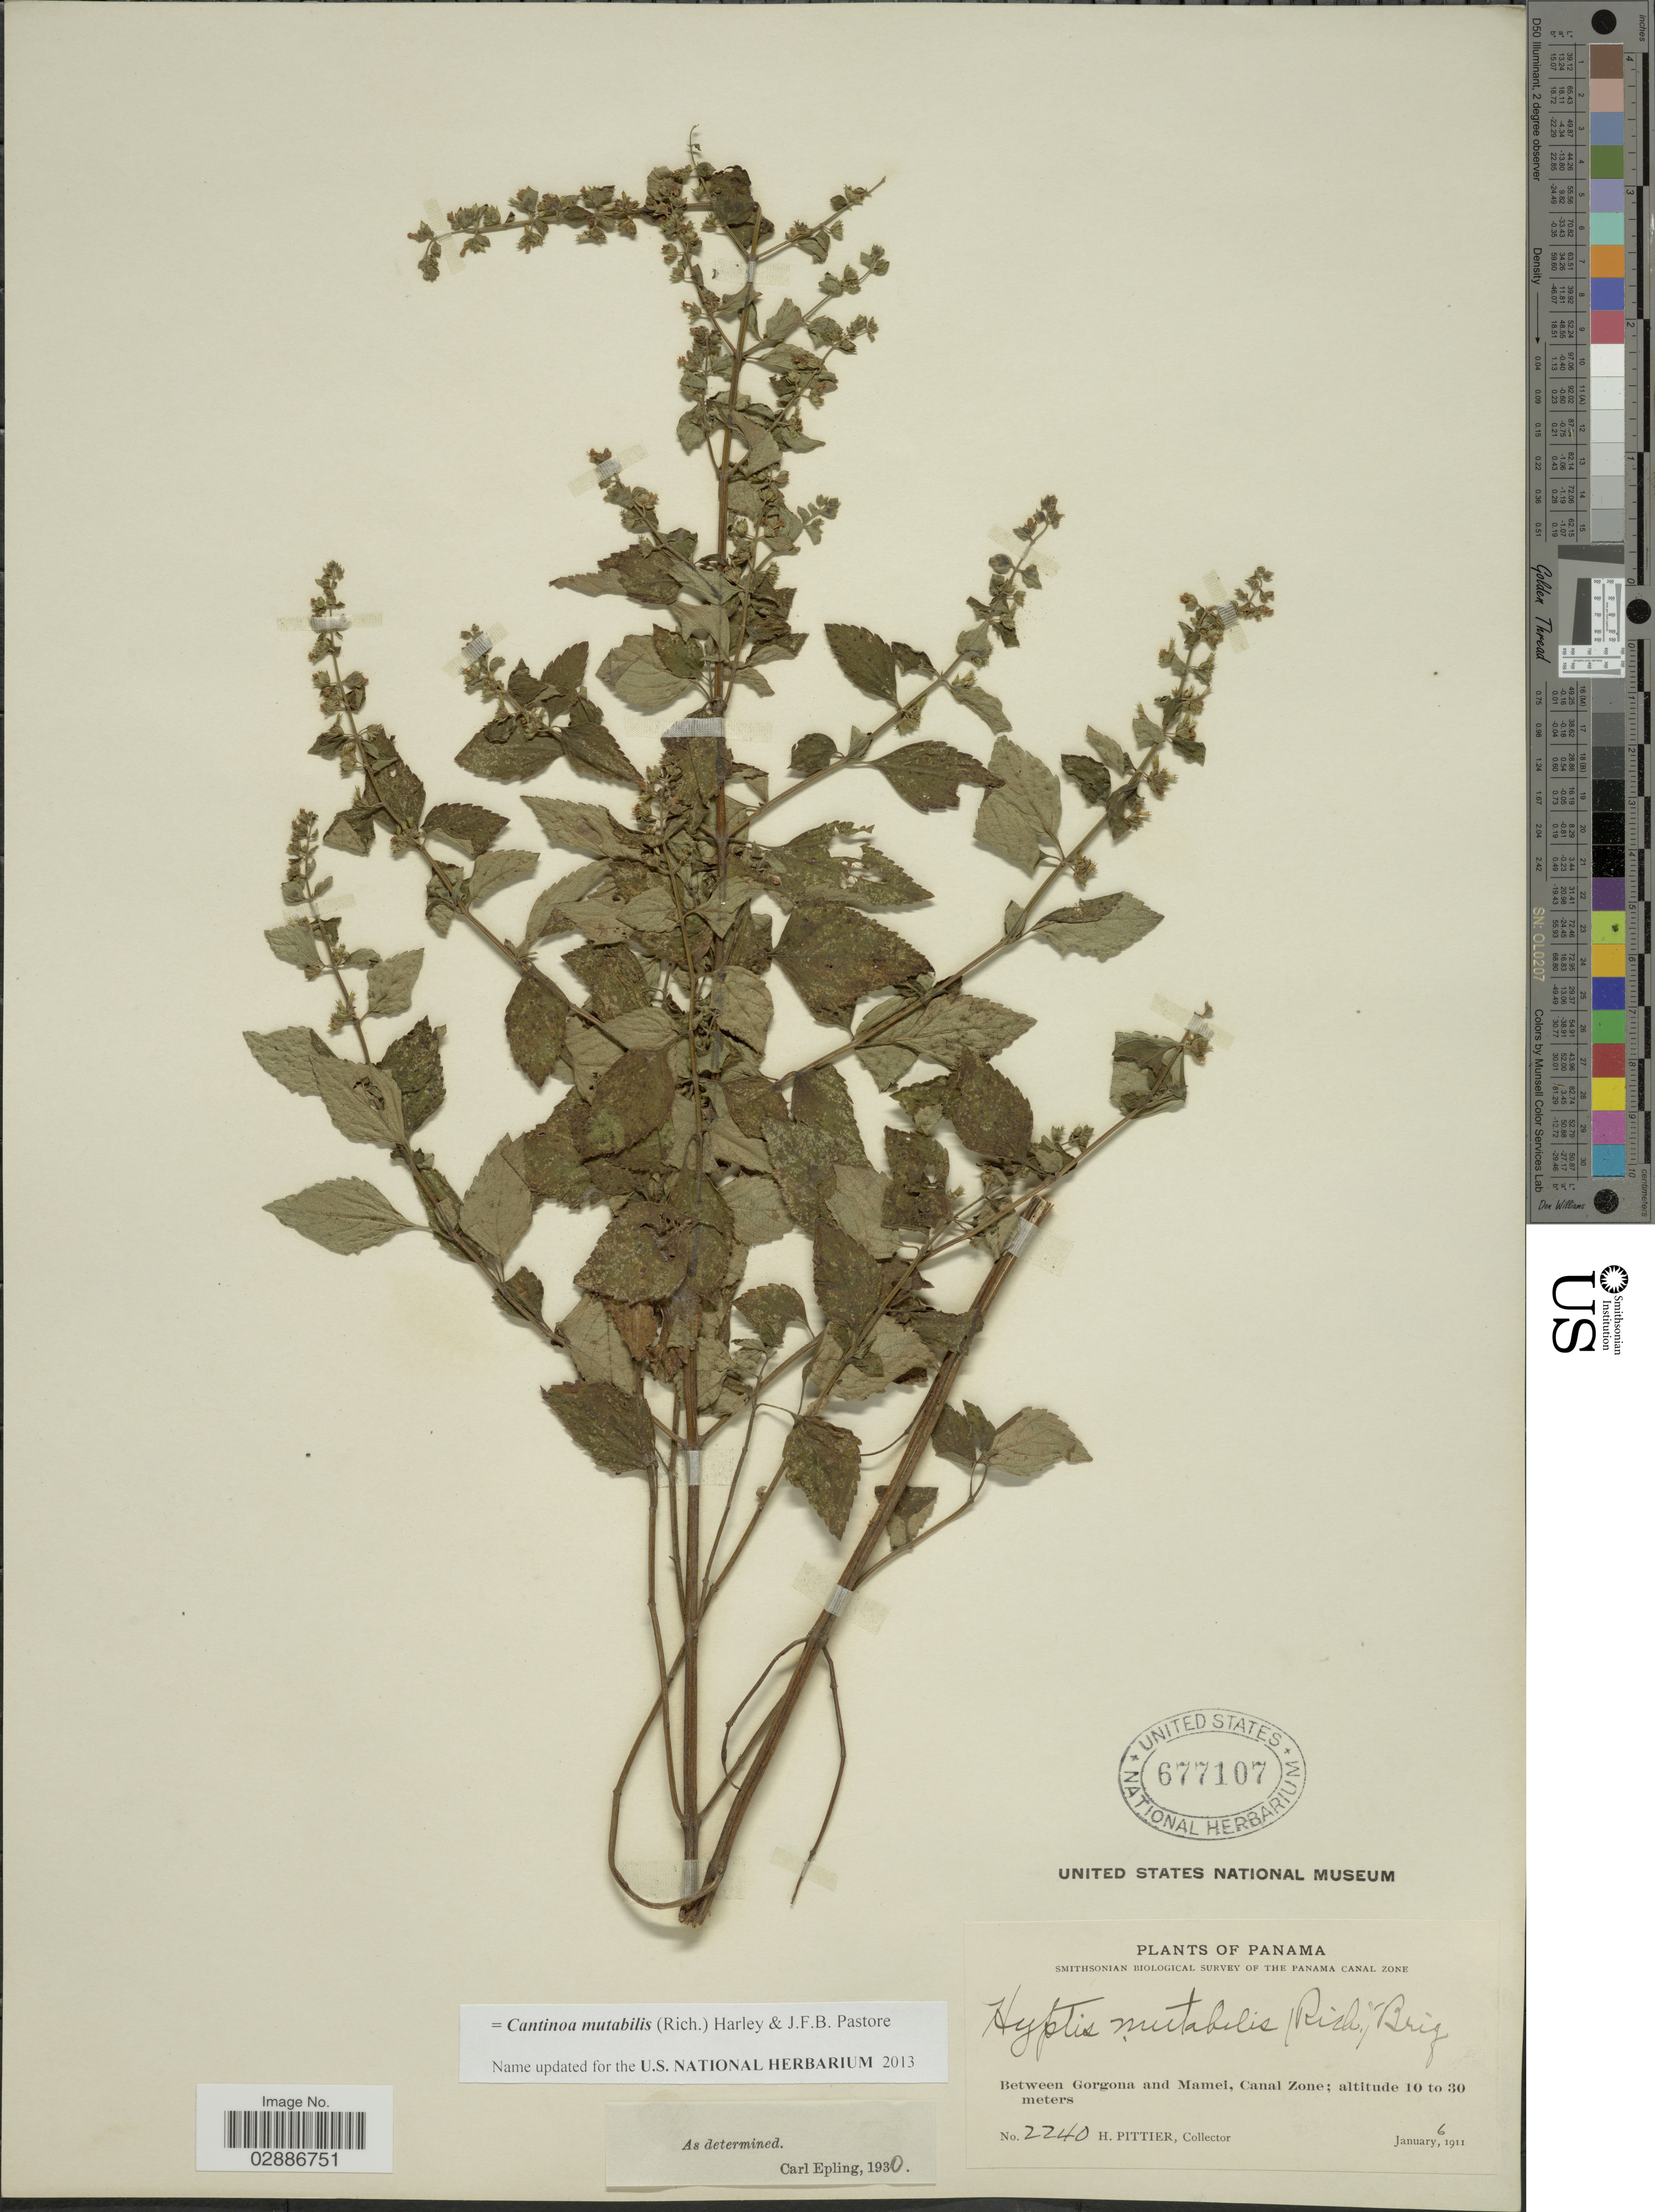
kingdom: Plantae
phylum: Tracheophyta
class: Magnoliopsida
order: Lamiales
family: Lamiaceae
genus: Cantinoa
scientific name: Cantinoa mutabilis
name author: (Rich.) Harley & J.F.B. Pastore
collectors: H. F. Pittier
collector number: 2240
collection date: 1911-01-06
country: Panama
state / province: Colón / Panamá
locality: Between Gorgona and Mamei, Canal Zone.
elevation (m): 10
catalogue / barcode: US 677107